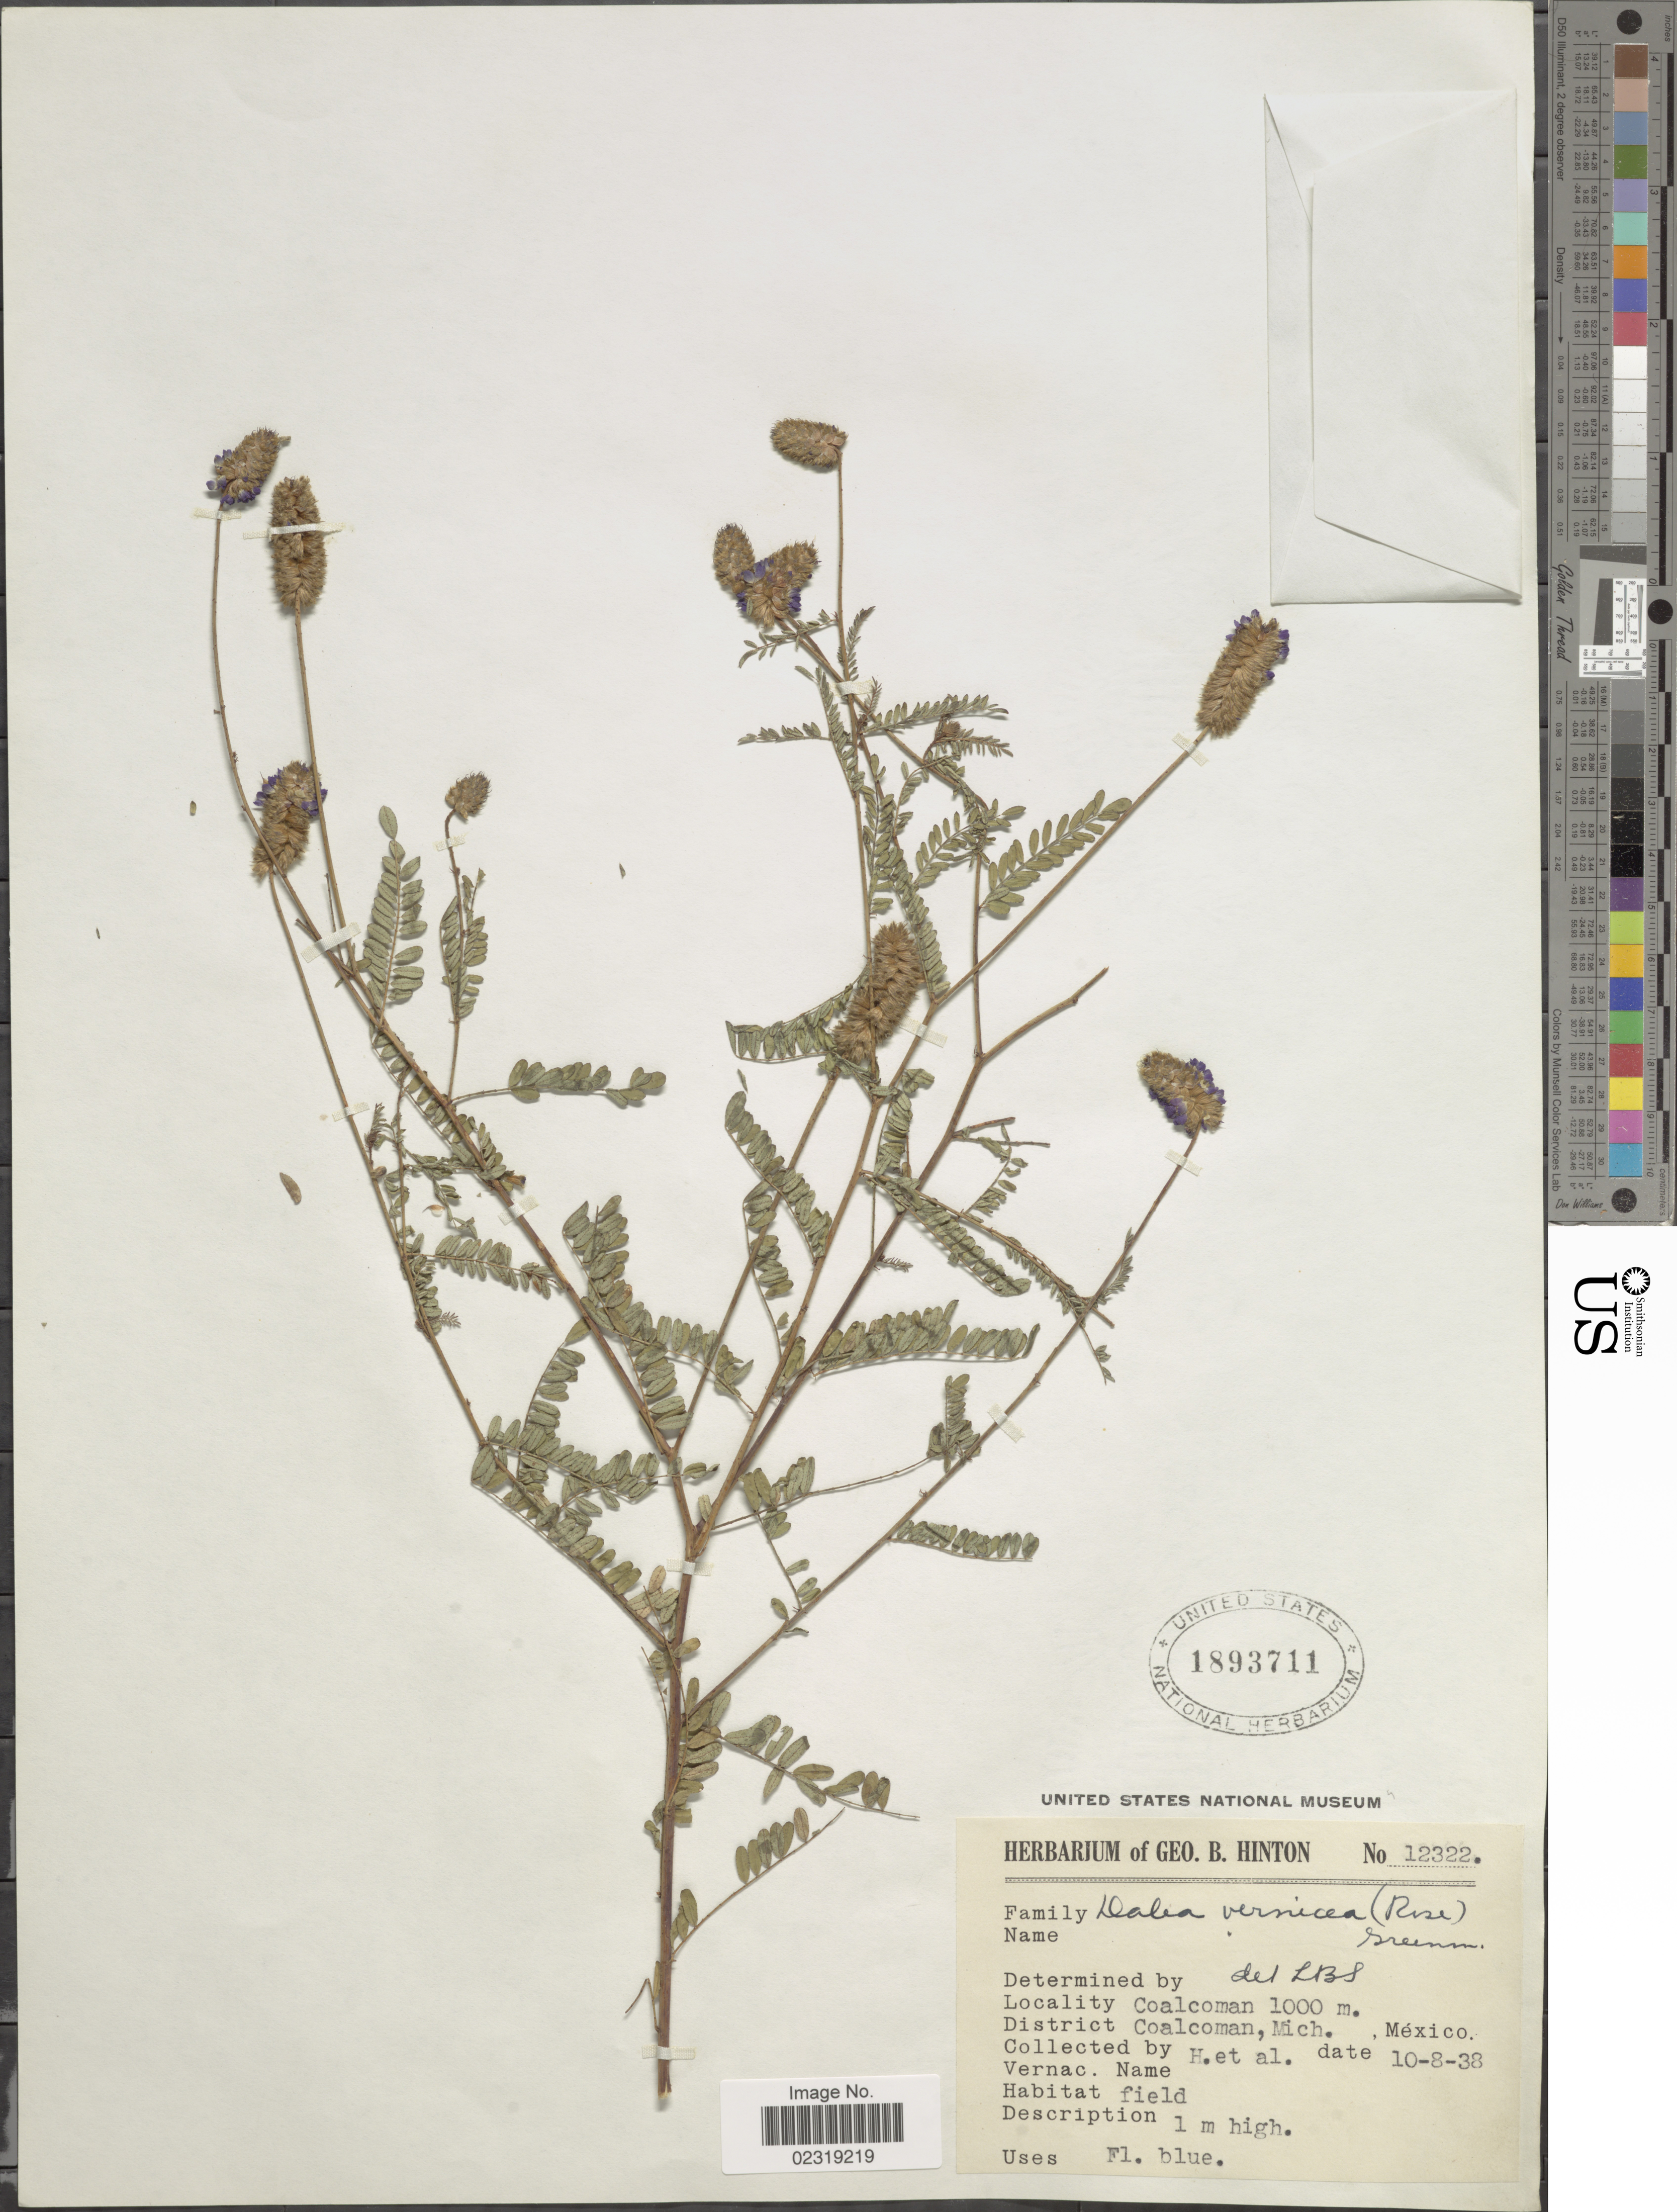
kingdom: Plantae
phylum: Tracheophyta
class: Magnoliopsida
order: Fabales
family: Fabaceae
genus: Dalea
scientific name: Dalea foliolosa var. citrina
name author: (Aiton) Barneby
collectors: G. B. Hinton & et al.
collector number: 12322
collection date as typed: Transcribed d/m/y: 10/8/38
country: Mexico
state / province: Michoacán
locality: Coalcoman. District Coalcoman, Mich., México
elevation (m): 1000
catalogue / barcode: US 1893711